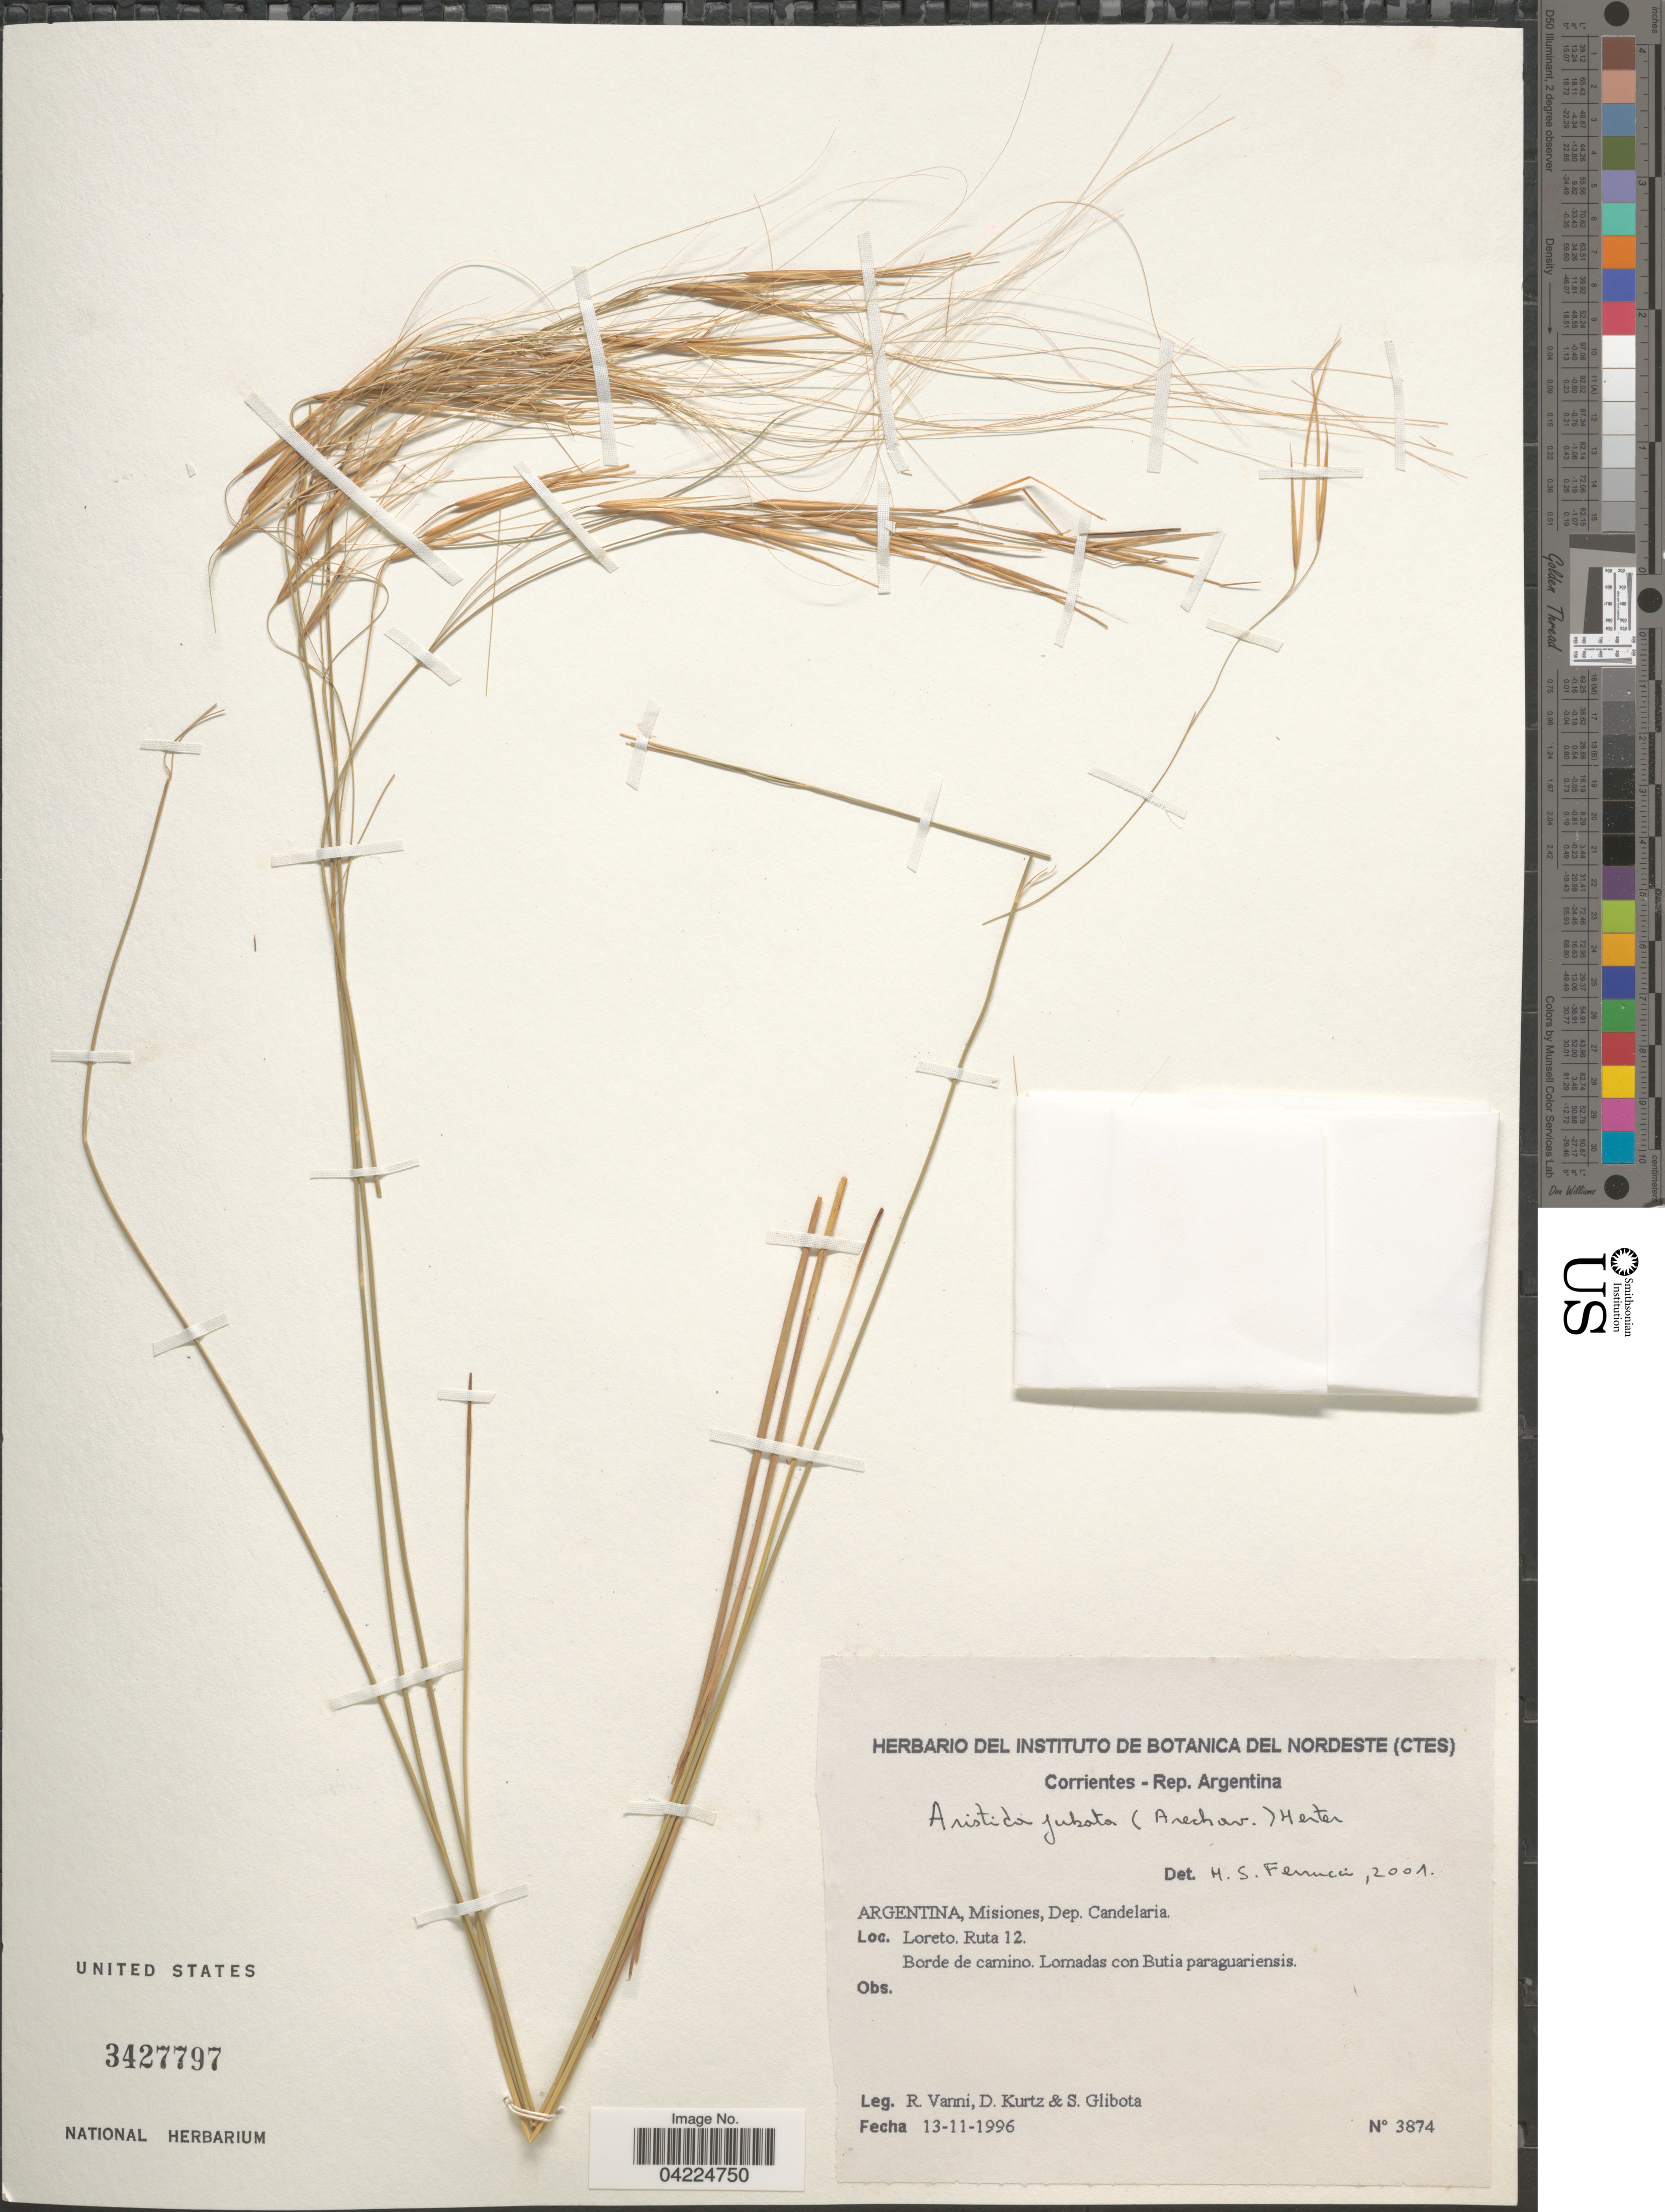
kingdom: Plantae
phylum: Tracheophyta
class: Liliopsida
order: Poales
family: Poaceae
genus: Aristida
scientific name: Aristida jubata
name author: (Arechav.) Herter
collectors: R. Vanni, D. Kurtz & S. Glibota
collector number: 3874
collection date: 1996-11-13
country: Argentina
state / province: Misiones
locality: Dep. Candelaria. Loreto. Ruta 12. Borde de camino.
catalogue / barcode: US 3427797